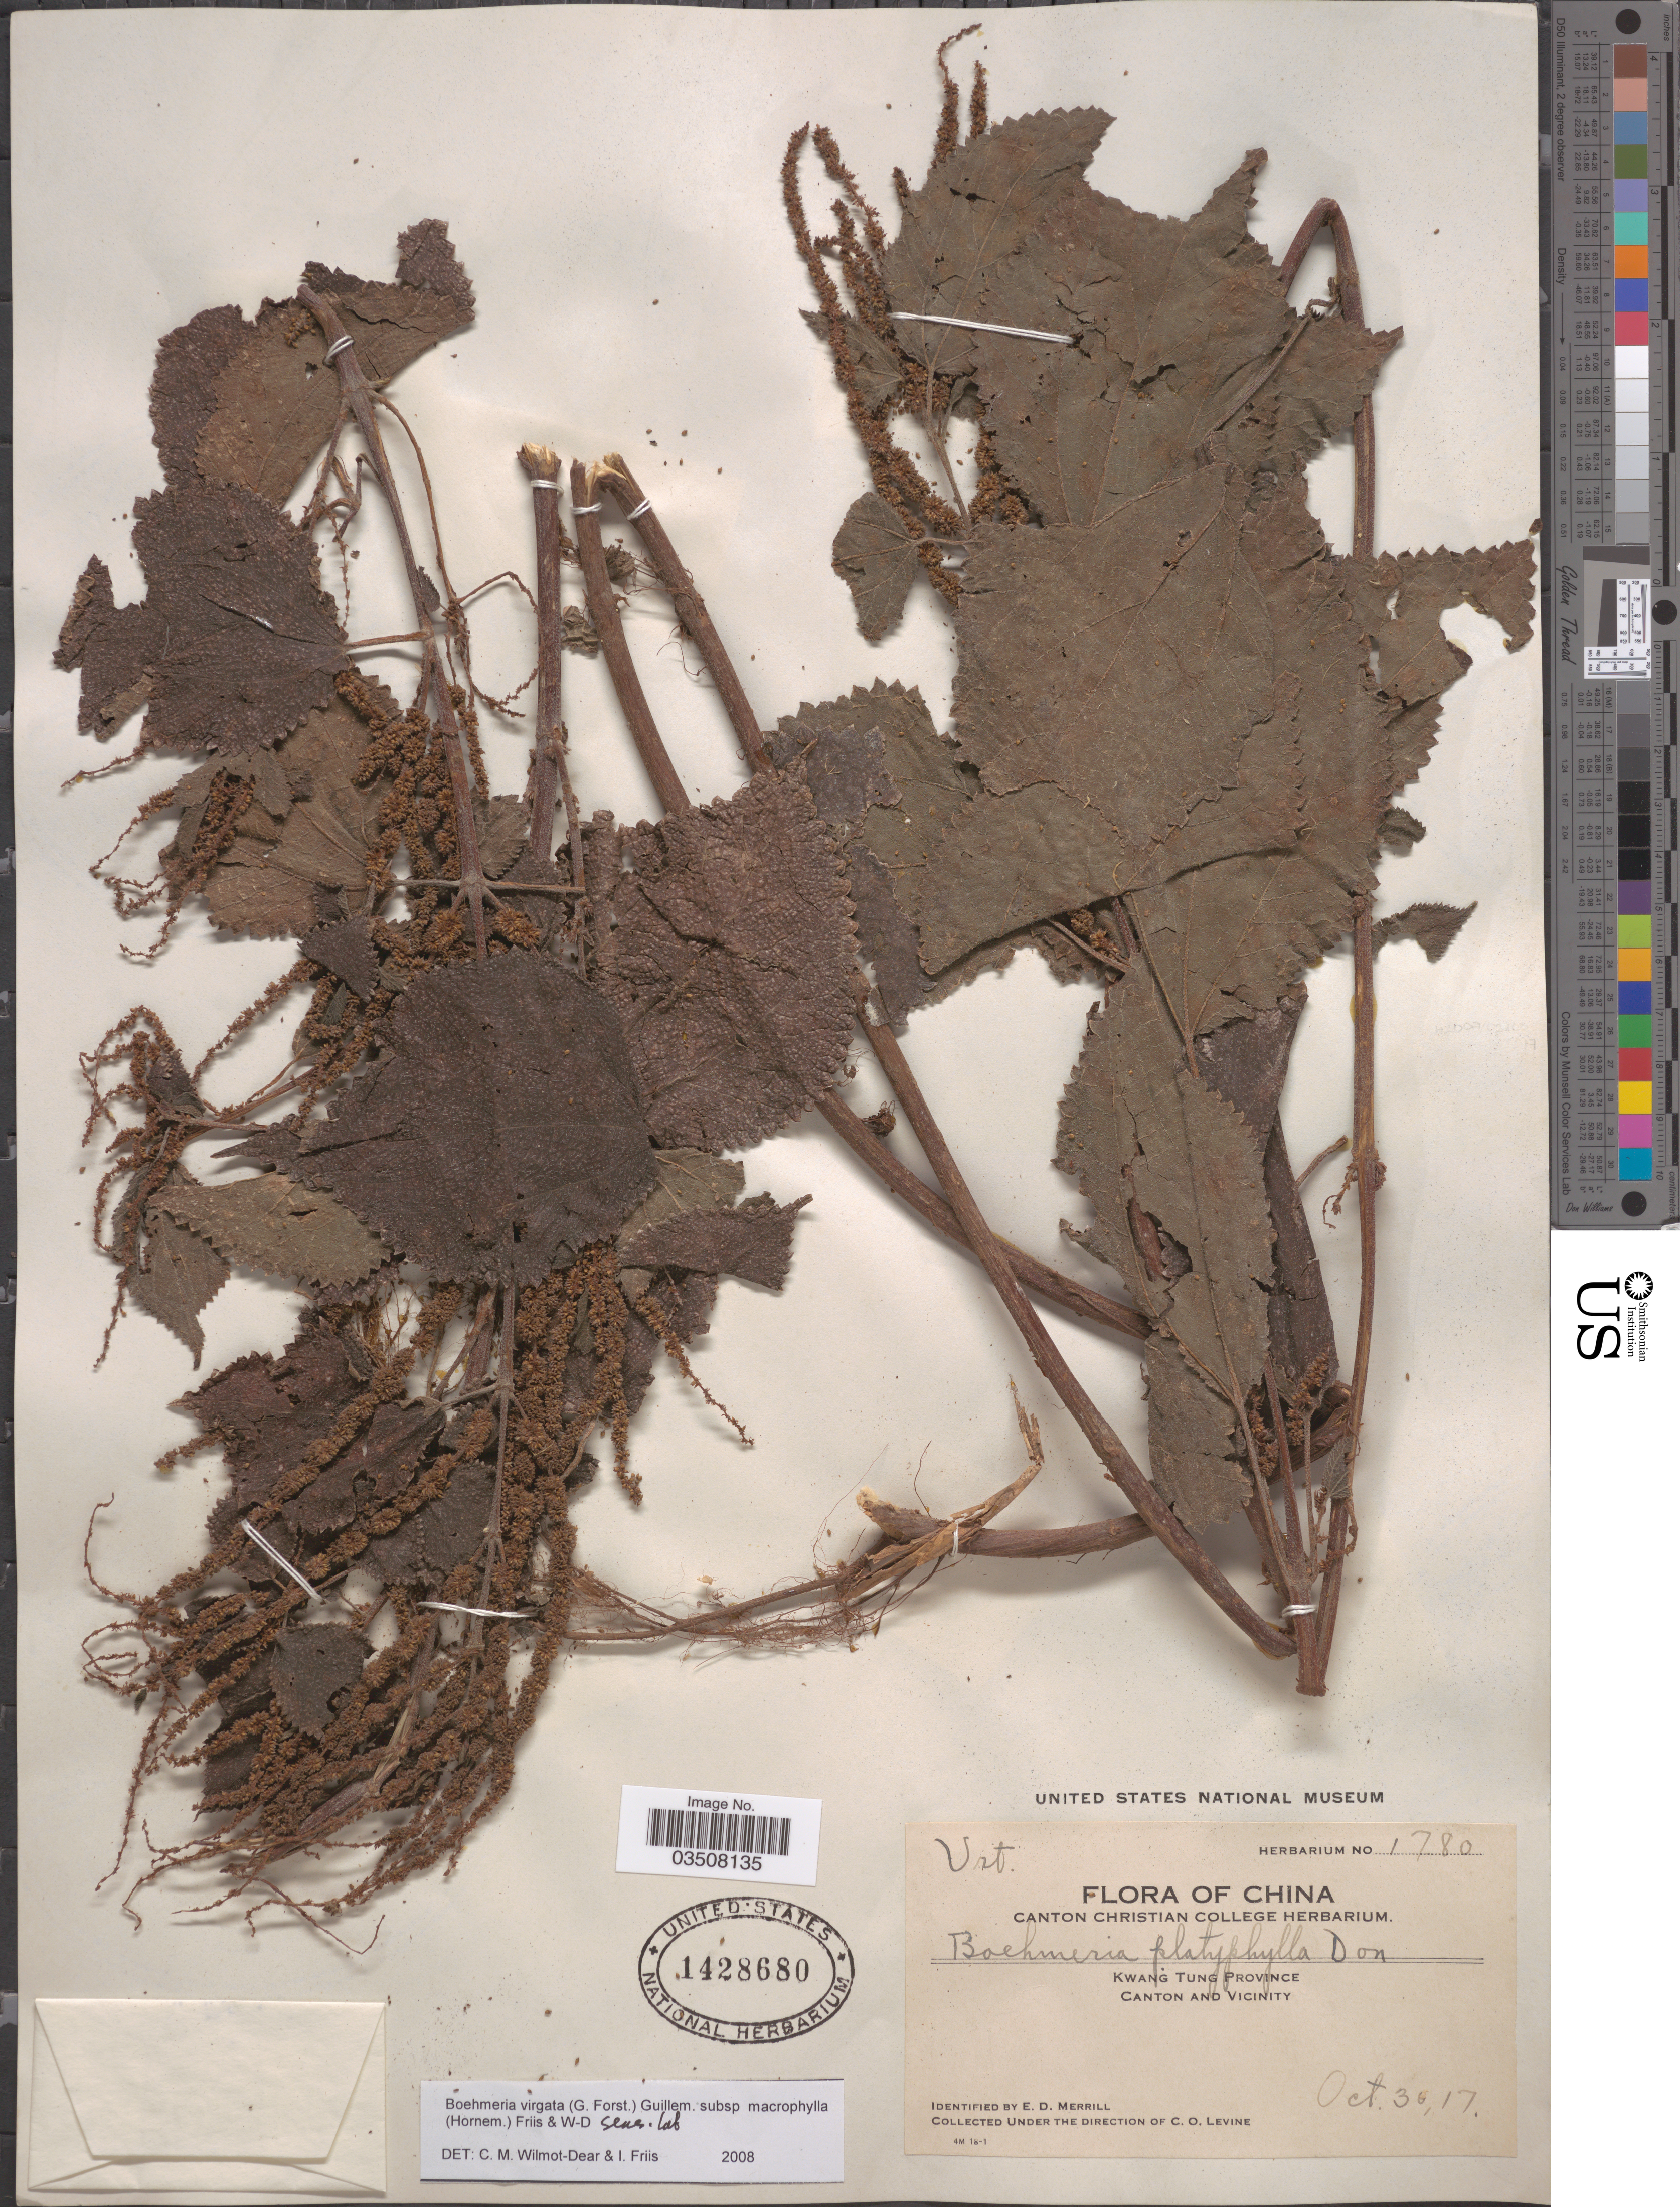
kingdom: Plantae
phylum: Tracheophyta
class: Magnoliopsida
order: Rosales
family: Urticaceae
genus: Boehmeria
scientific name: Boehmeria virgata subsp. macrophylla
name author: (Hornem.) Friis & Wilmot-Dear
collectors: C. O. Levine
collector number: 1780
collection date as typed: Transcribed d/m/y: 30/10/17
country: China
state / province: Guangdong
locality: Kwang Tung Province, Canton and vicinity.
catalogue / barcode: US 1428680